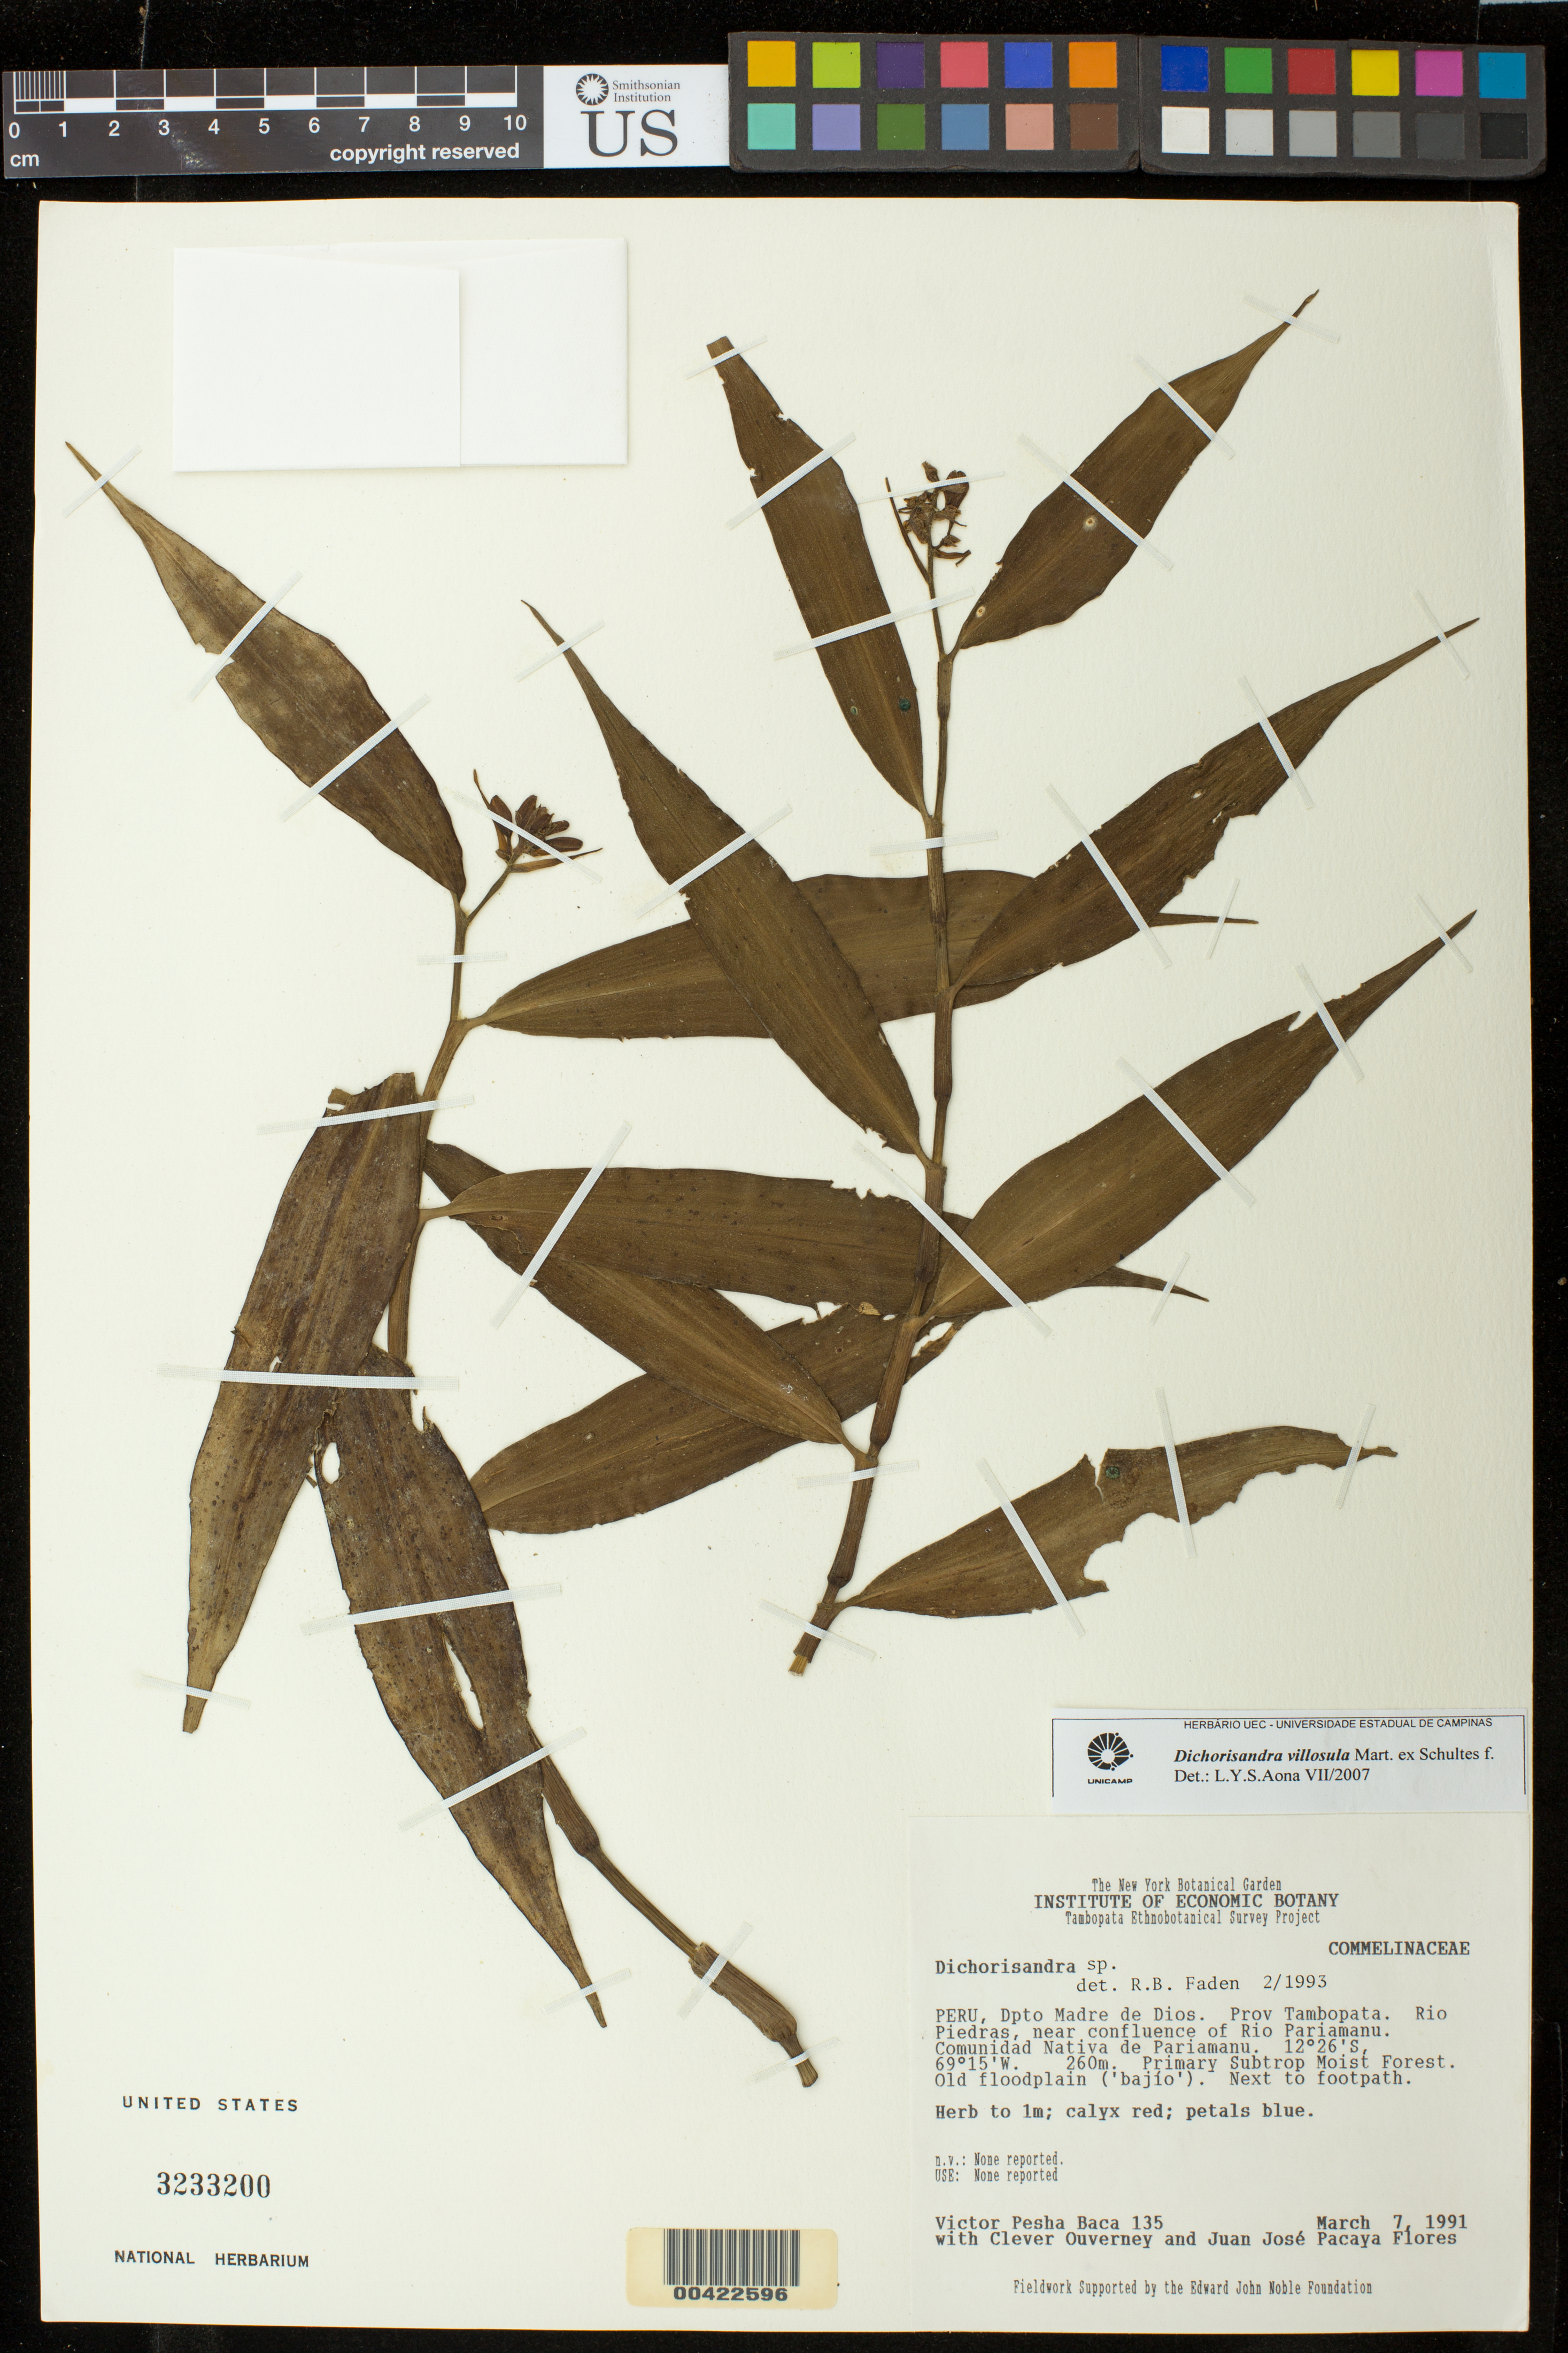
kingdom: Plantae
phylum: Tracheophyta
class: Liliopsida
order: Commelinales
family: Commelinaceae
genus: Dichorisandra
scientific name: Dichorisandra villosula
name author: Mart. ex Schult. f.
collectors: V. Baca, C. Ouverney & J. Flores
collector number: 135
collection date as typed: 07 Mar 1991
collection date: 1991-03-07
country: Peru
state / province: Madre de Dios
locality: Tambopata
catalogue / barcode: US 3233200